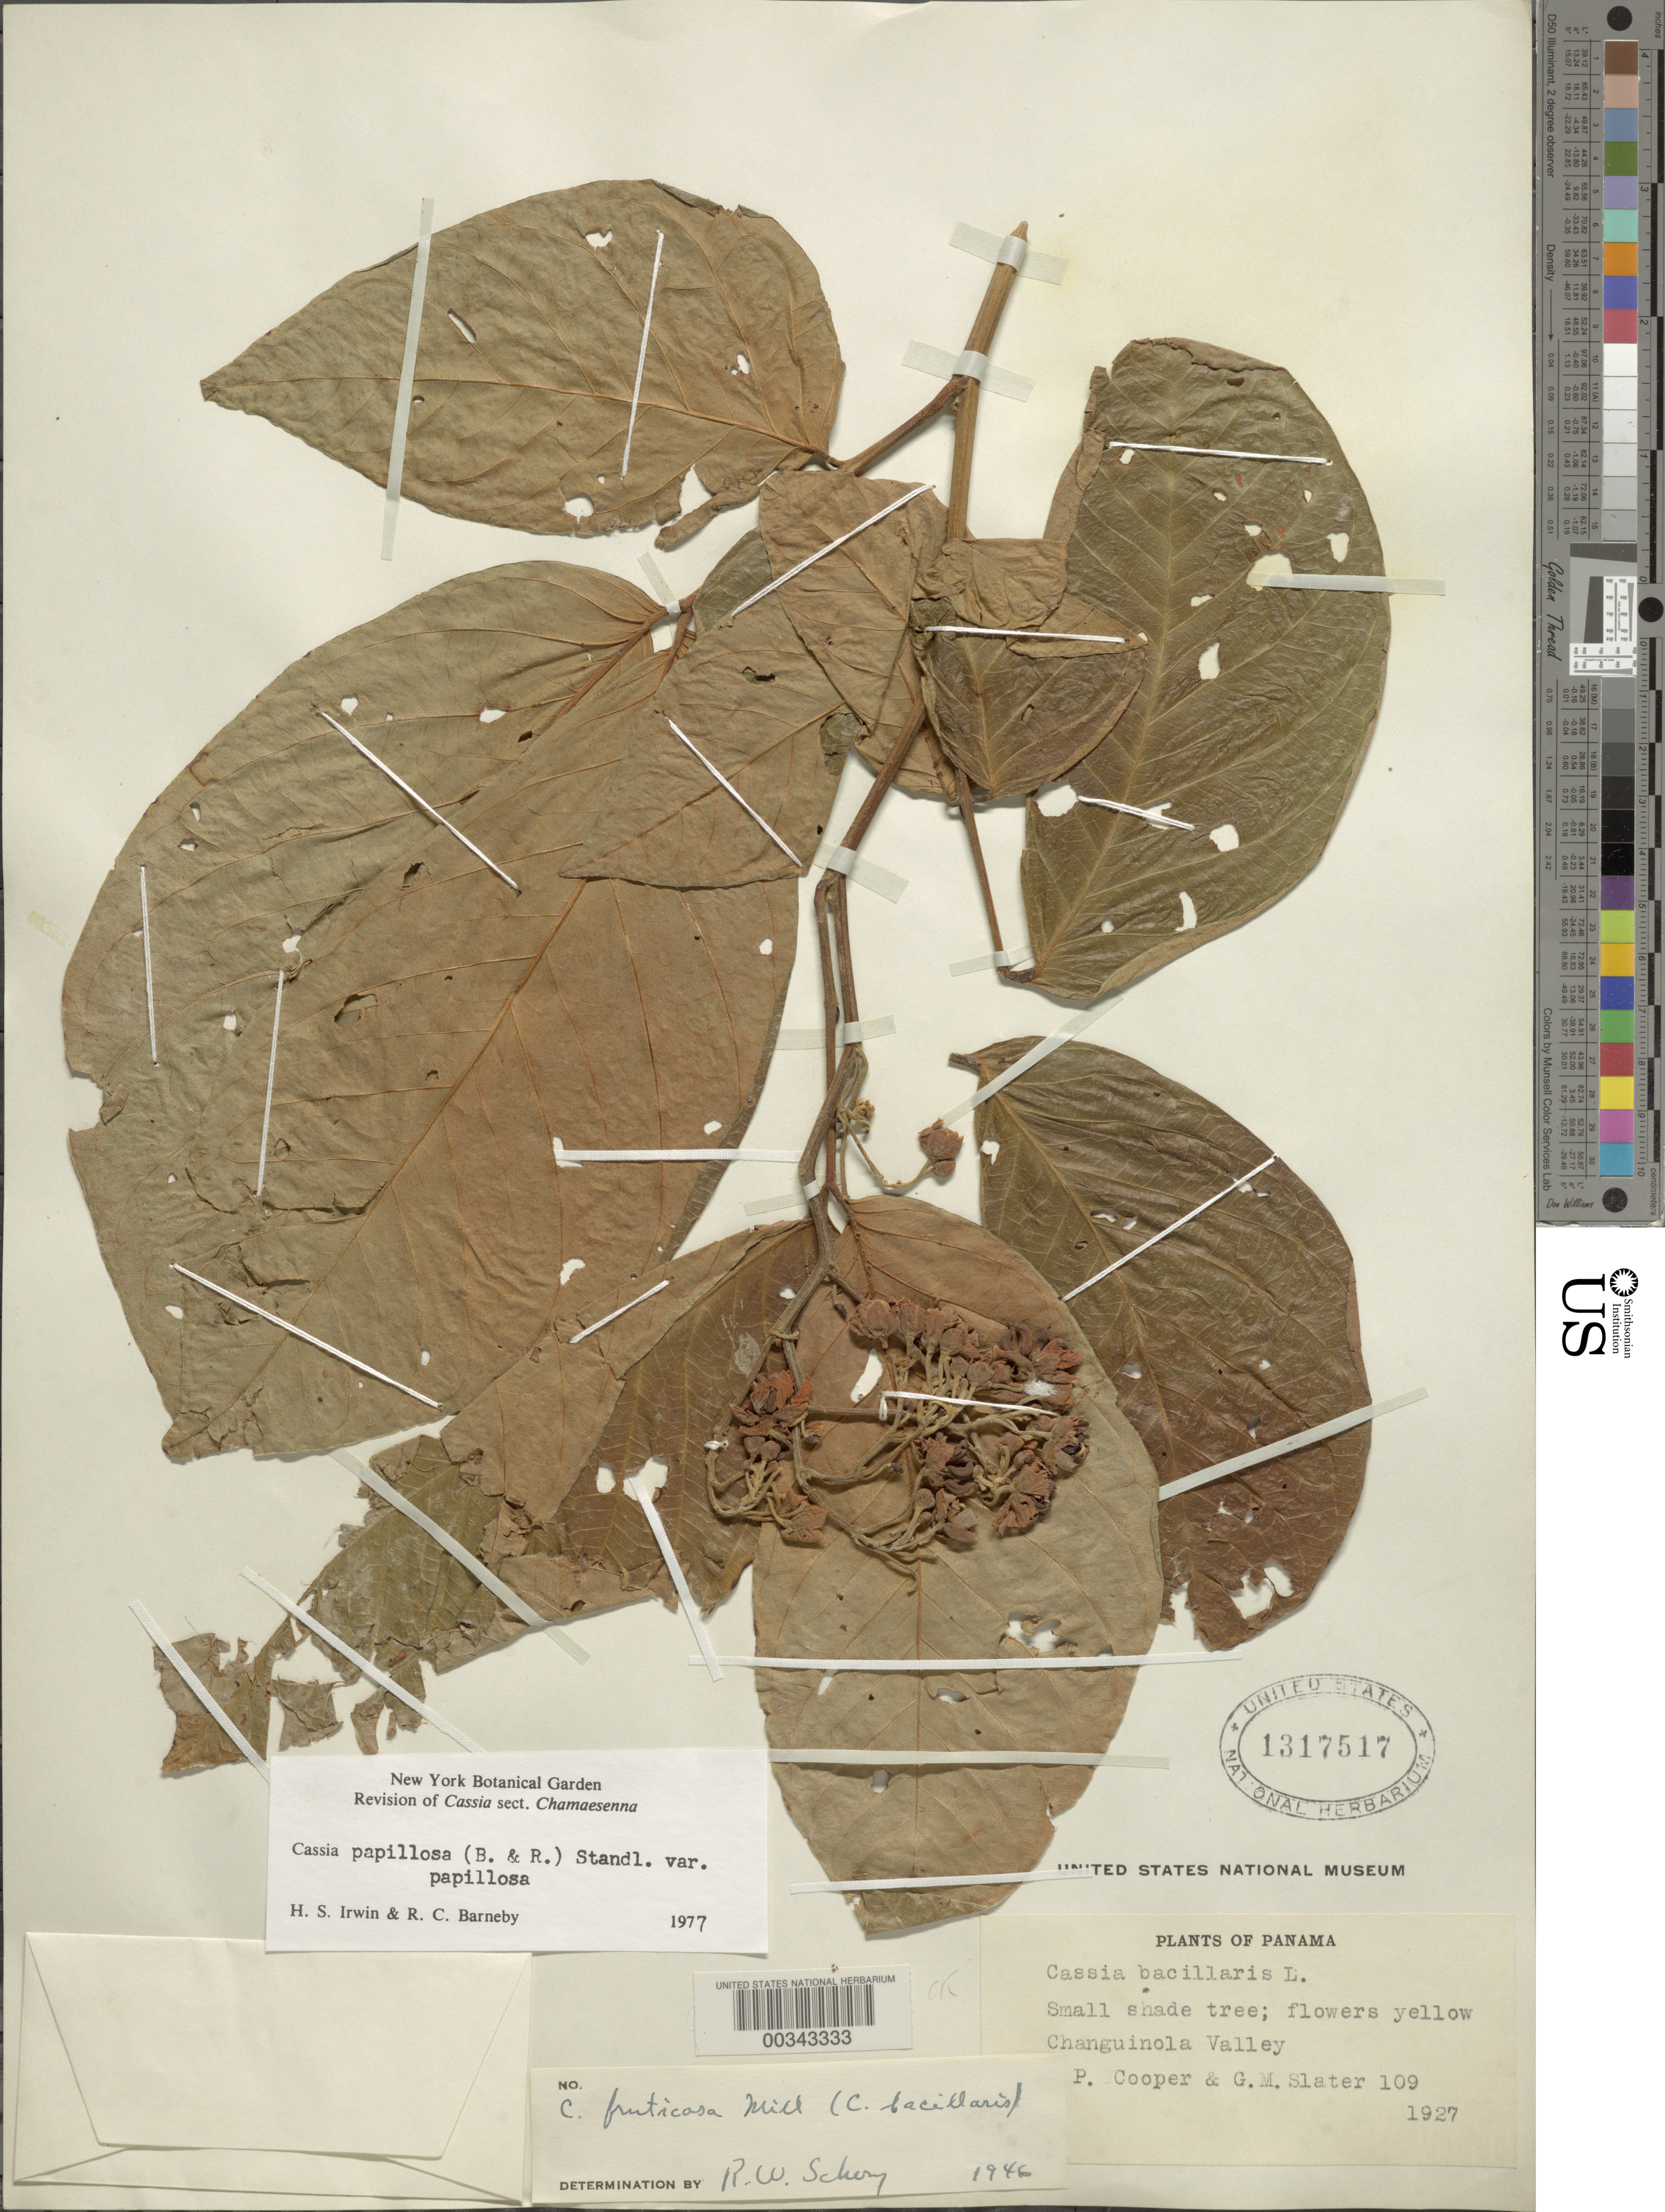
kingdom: Plantae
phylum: Tracheophyta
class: Magnoliopsida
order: Fabales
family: Fabaceae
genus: Senna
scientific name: Senna papillosa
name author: (Britton & Rose) H.S. Irwin & Barneby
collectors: G. Cooper & G. Slater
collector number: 109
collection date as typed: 1927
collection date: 1927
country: Panama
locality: Changuinola Valley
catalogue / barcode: US 1317517